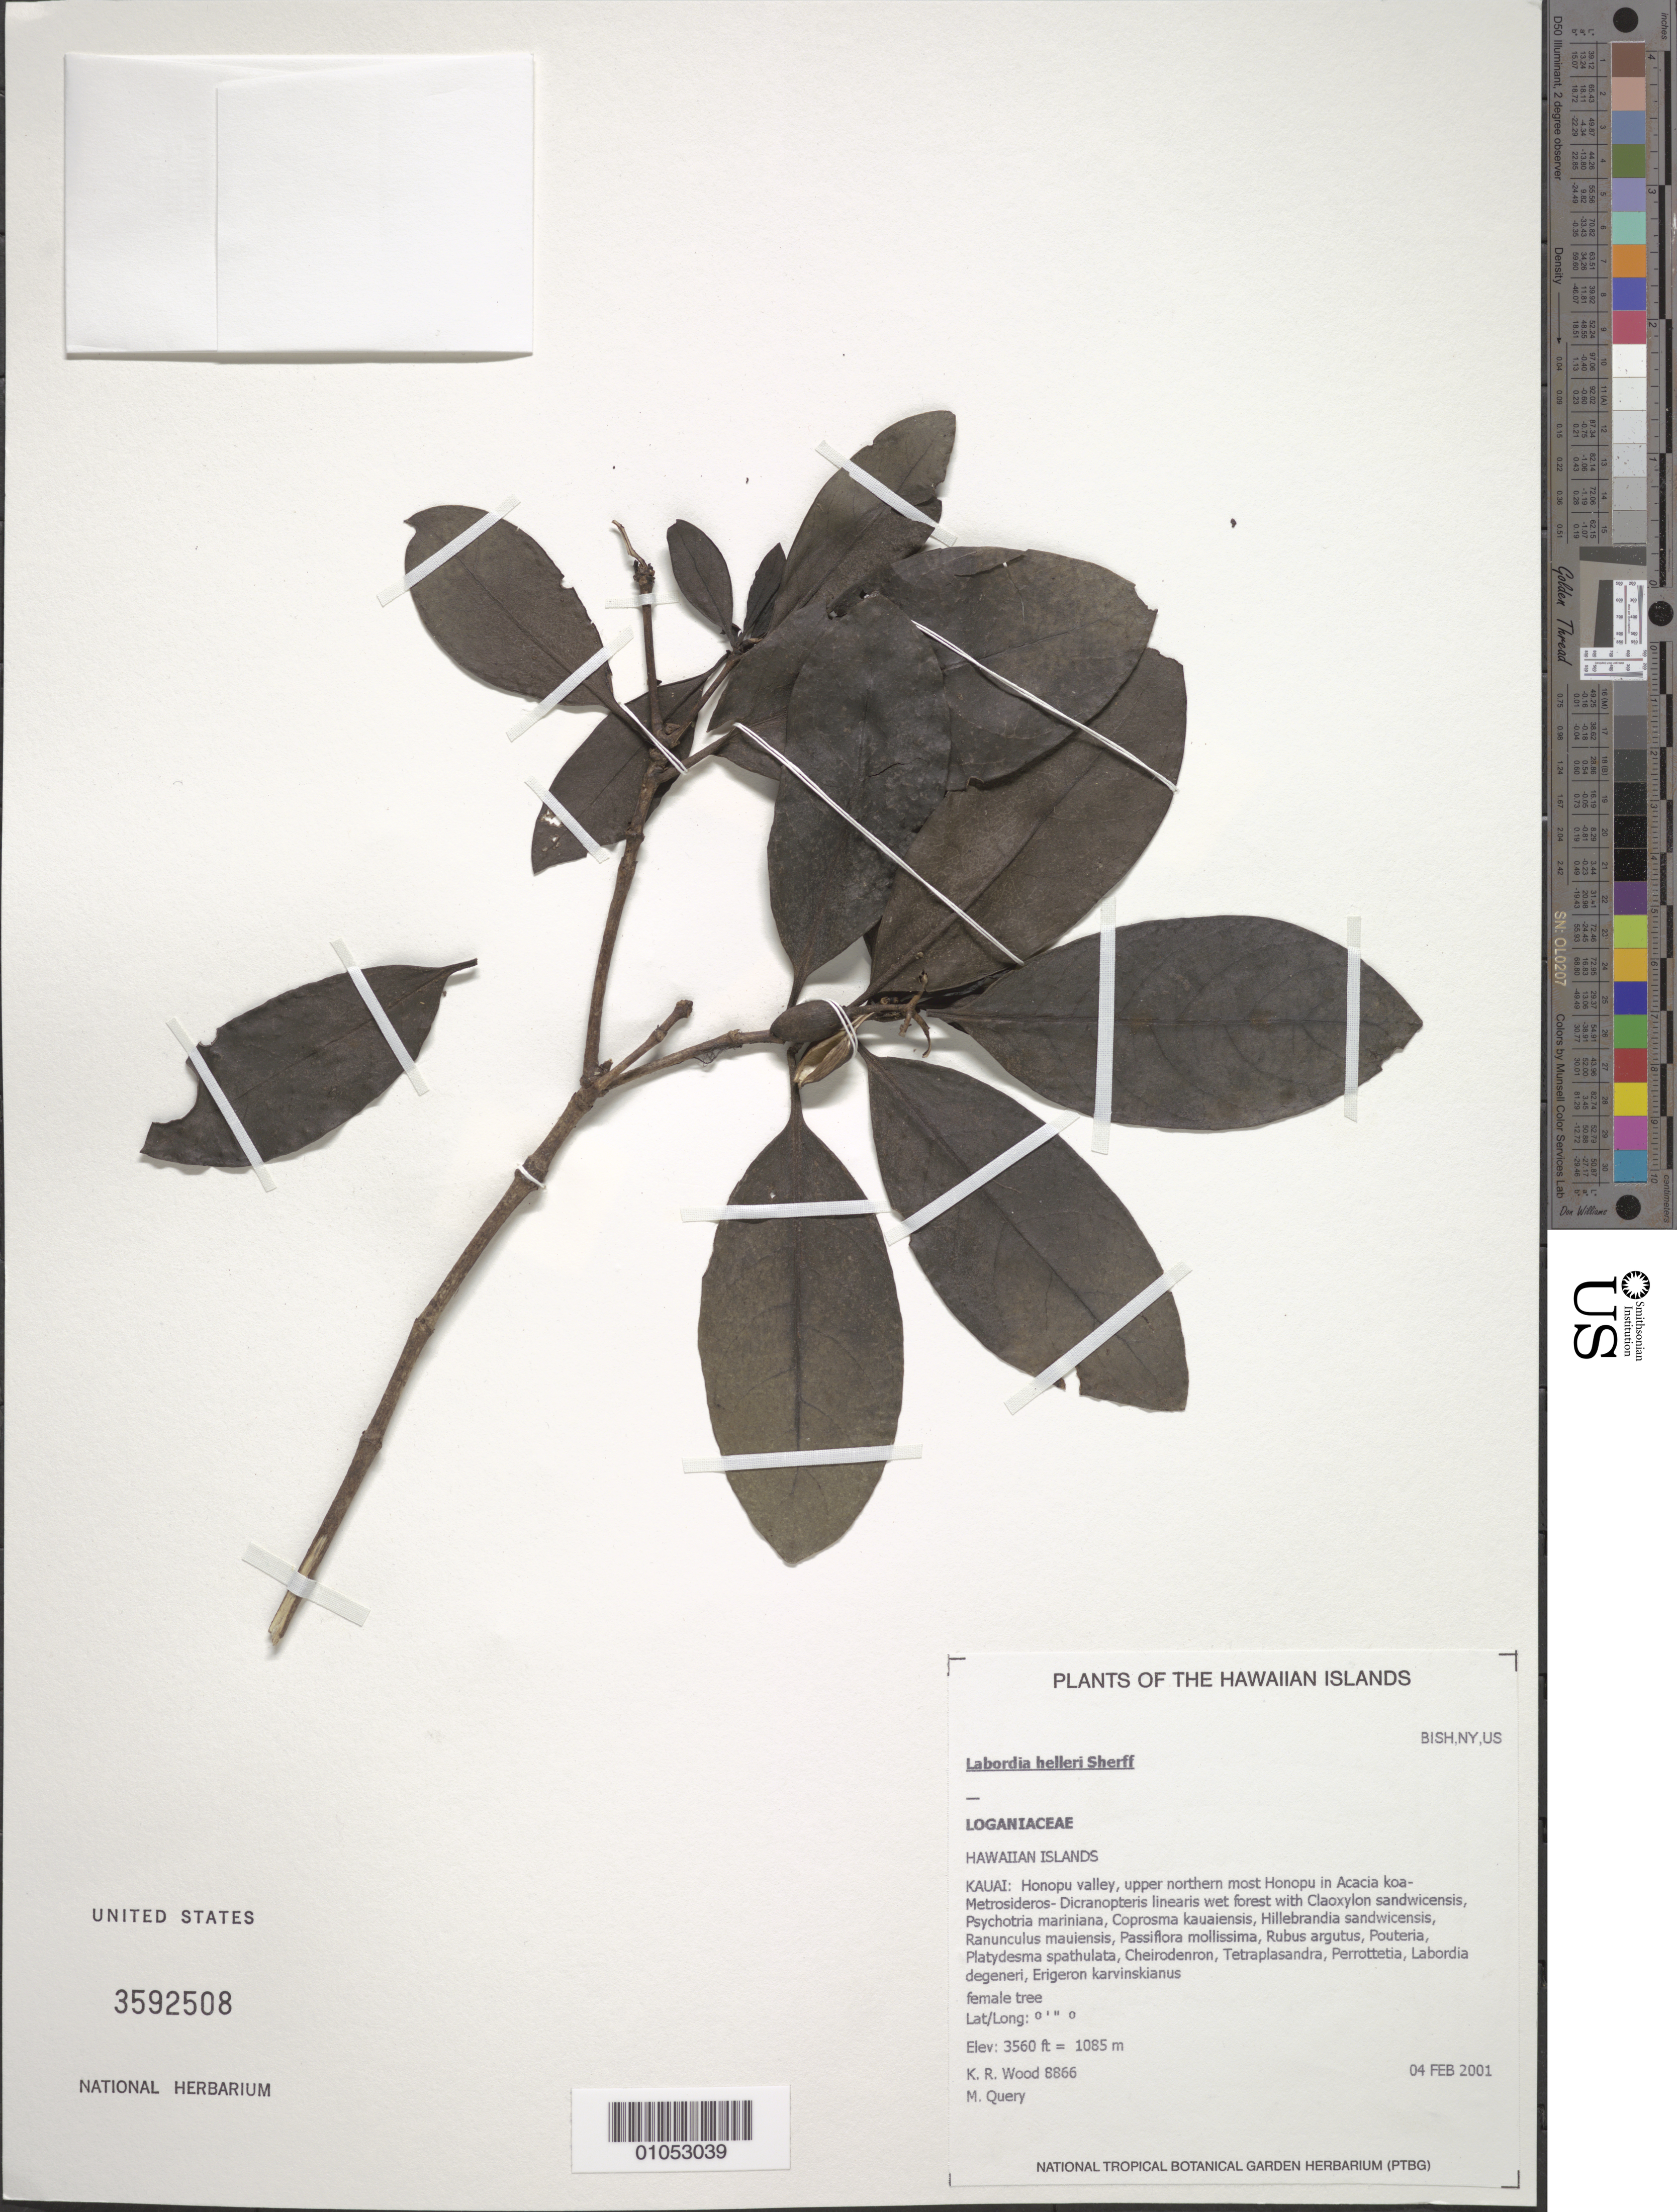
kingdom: Plantae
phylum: Tracheophyta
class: Magnoliopsida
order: Gentianales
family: Loganiaceae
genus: Geniostoma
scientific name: Geniostoma helleri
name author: (Sherff) Byng & Christenh.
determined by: Wagner, W. L., (BOT), Smithsonian Institution - National Museum of Natural History (UNITED STATES)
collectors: K. R. Wood & M. Query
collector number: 8866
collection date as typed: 4 Feb 2001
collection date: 2001-02-04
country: United States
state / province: Hawaii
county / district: Kaui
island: Kaua'i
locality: Honopu valley, upper northern most Honopu valley.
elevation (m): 1085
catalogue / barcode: US 3592508